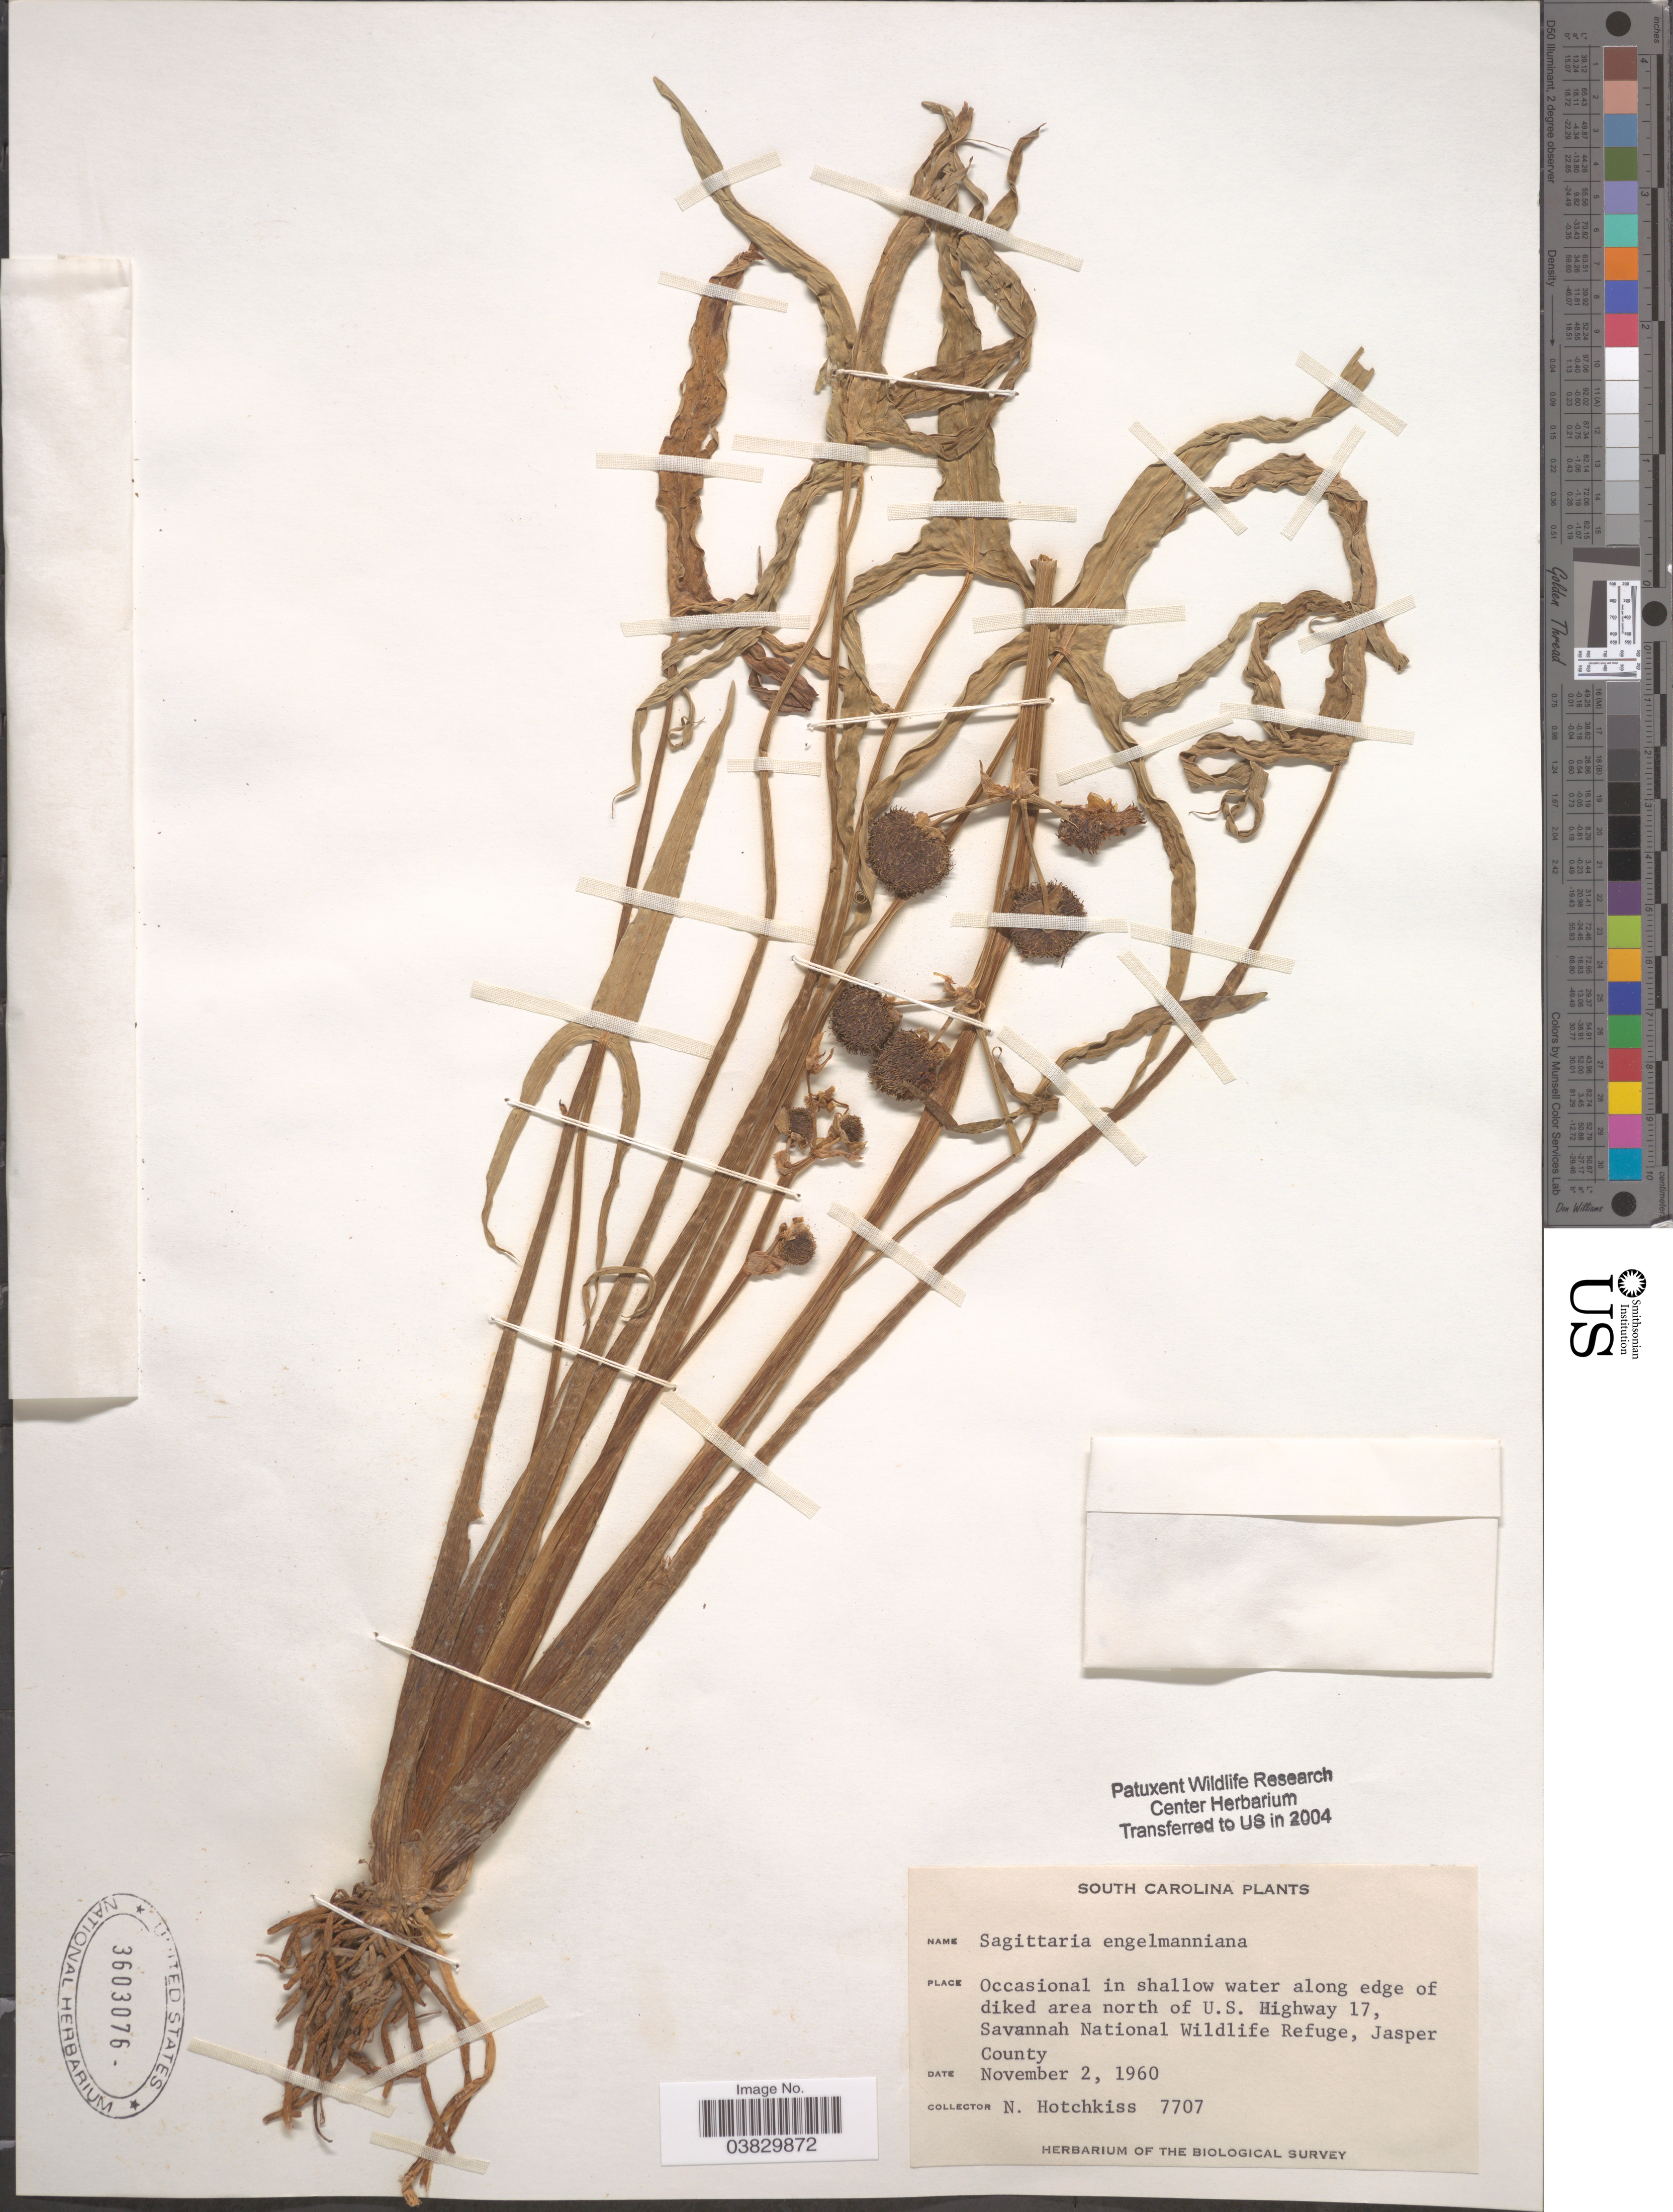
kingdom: Plantae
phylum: Tracheophyta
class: Liliopsida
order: Alismatales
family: Alismataceae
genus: Sagittaria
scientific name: Sagittaria engelmanniana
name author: J.G. Sm.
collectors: N. Hotchkiss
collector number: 7707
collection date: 1960-11-02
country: United States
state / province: South Carolina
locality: Occasional in shallow water along edge of diked area north of U.S. Highway 17, Savannah National Wildlife Refuge, Jasper County.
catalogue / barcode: US 3603076